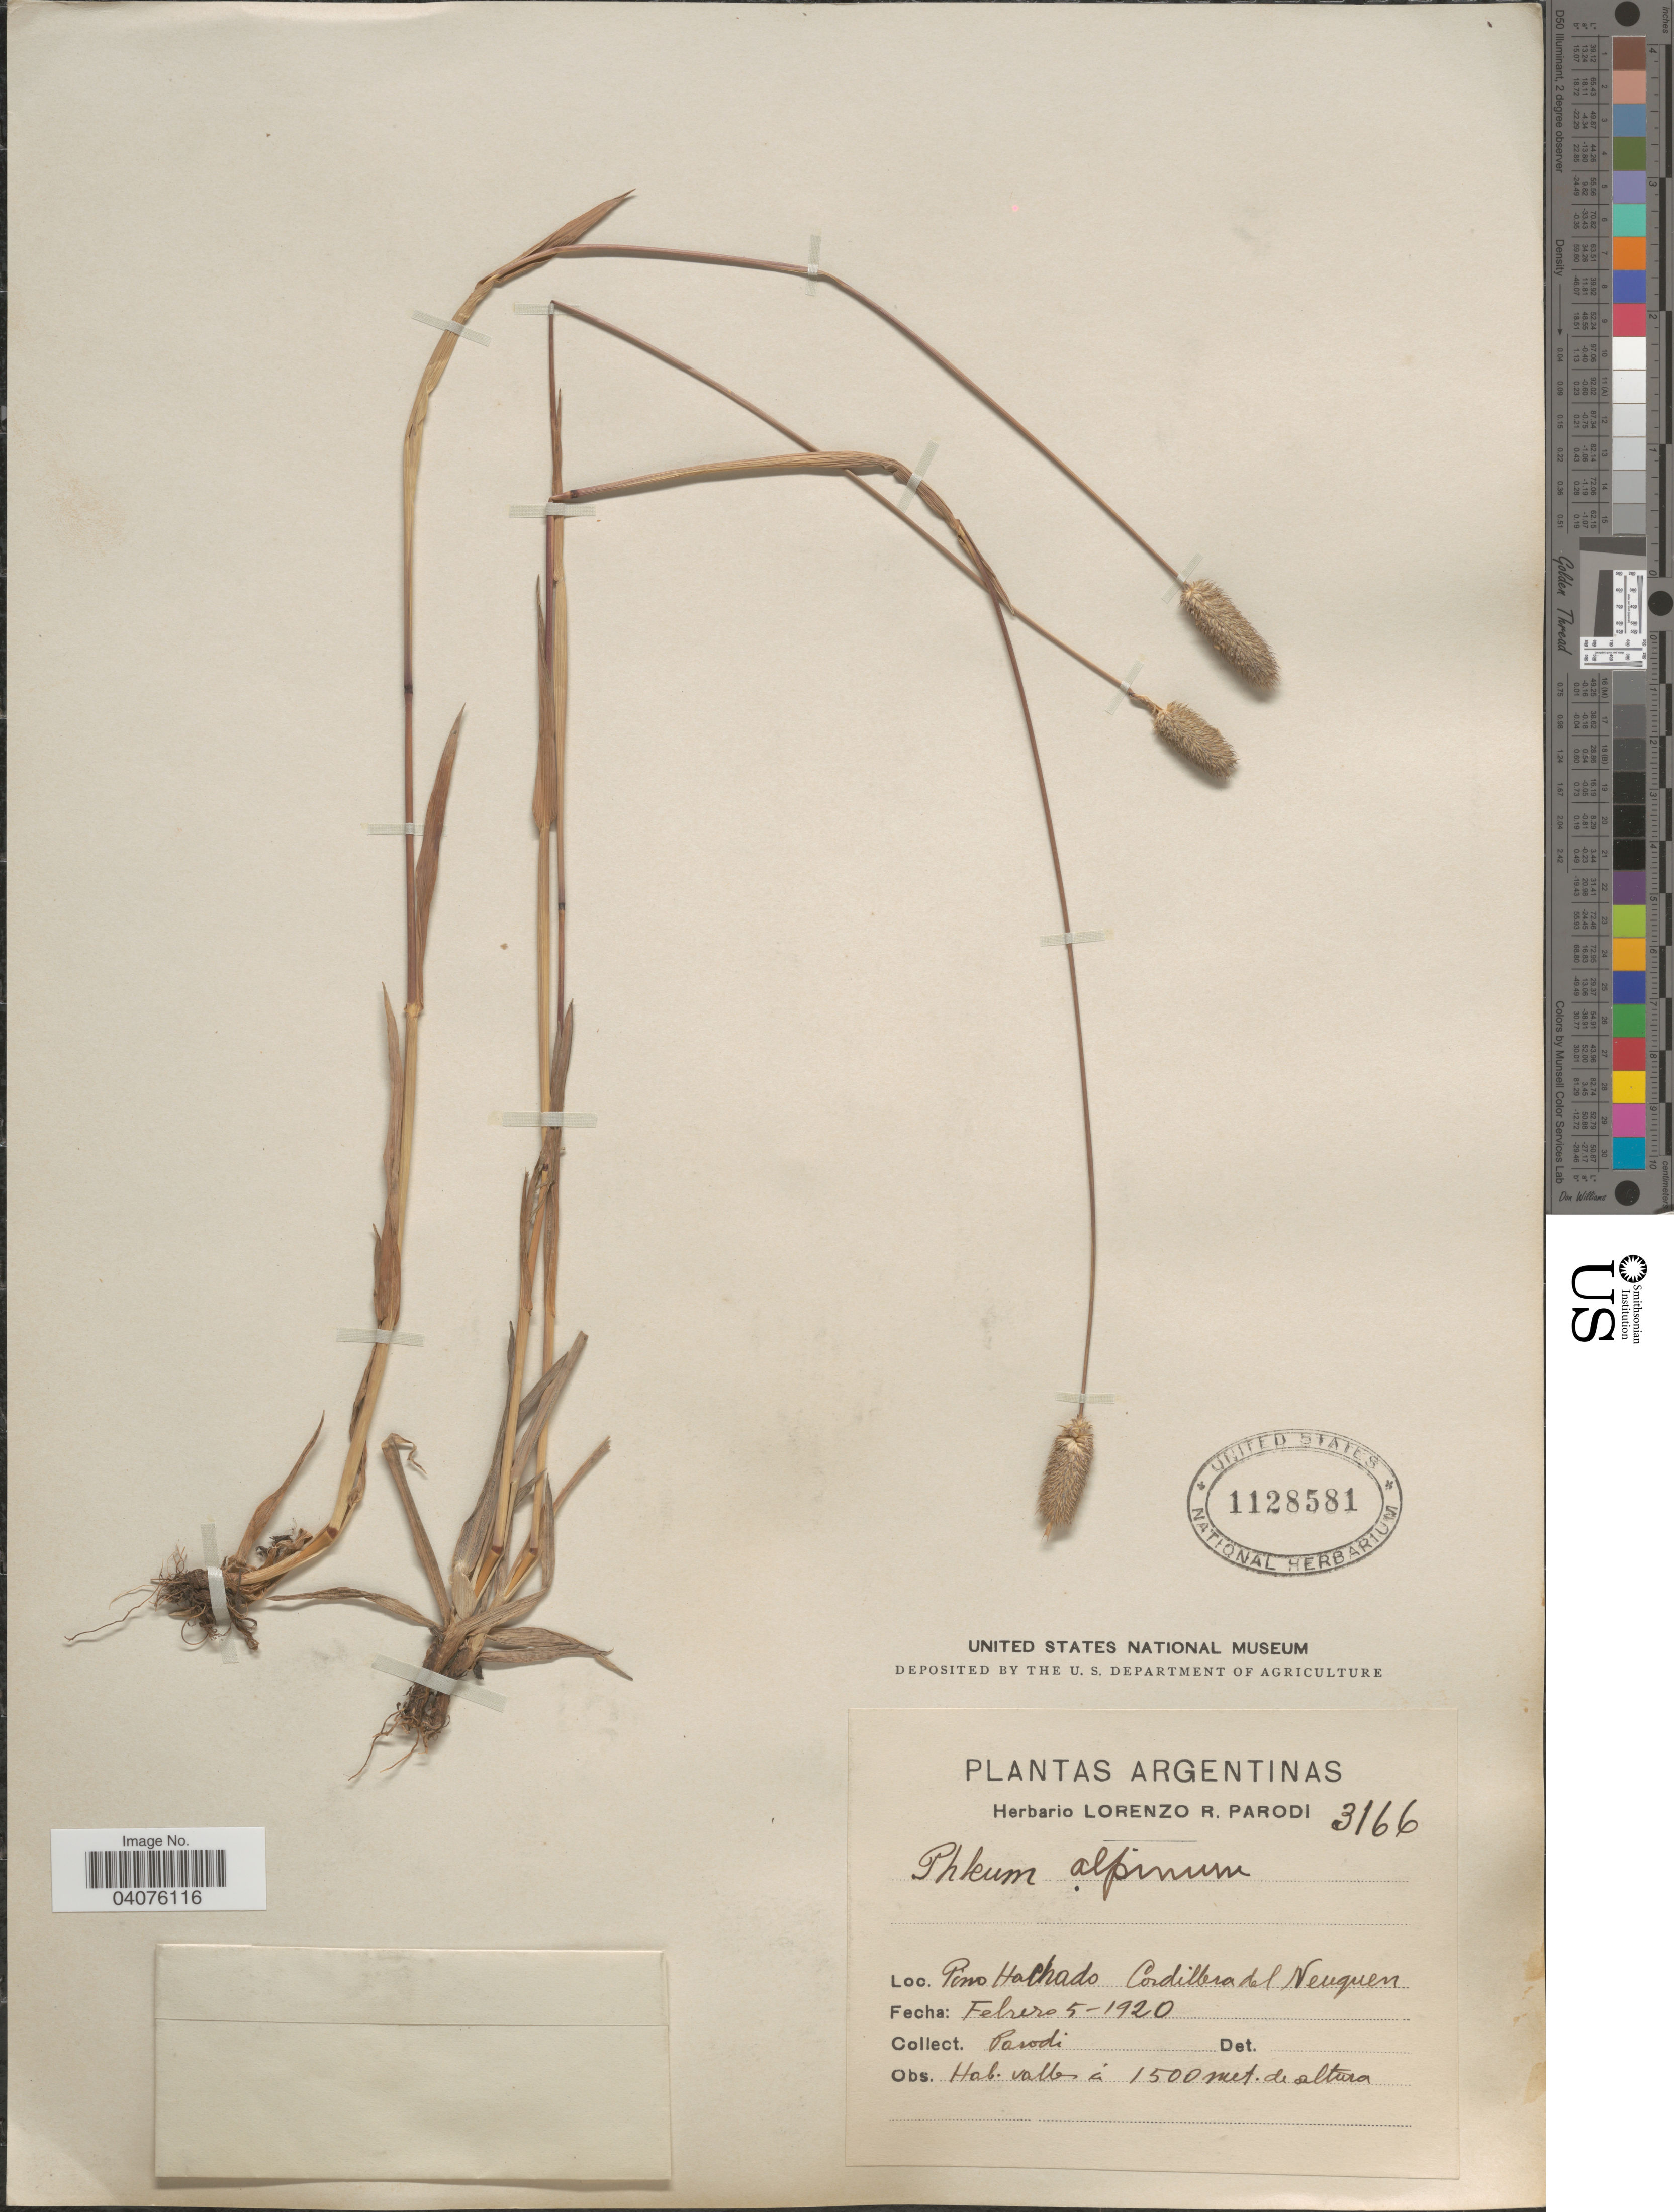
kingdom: Plantae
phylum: Tracheophyta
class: Liliopsida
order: Poales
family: Poaceae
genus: Phleum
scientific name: Phleum alpinum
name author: L.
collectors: L. R. Parodi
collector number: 3166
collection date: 1920-02-05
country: Argentina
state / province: Neuquen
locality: Pino Hachado. Cordillera del Neuquen.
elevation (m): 1500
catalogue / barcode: US 1128581